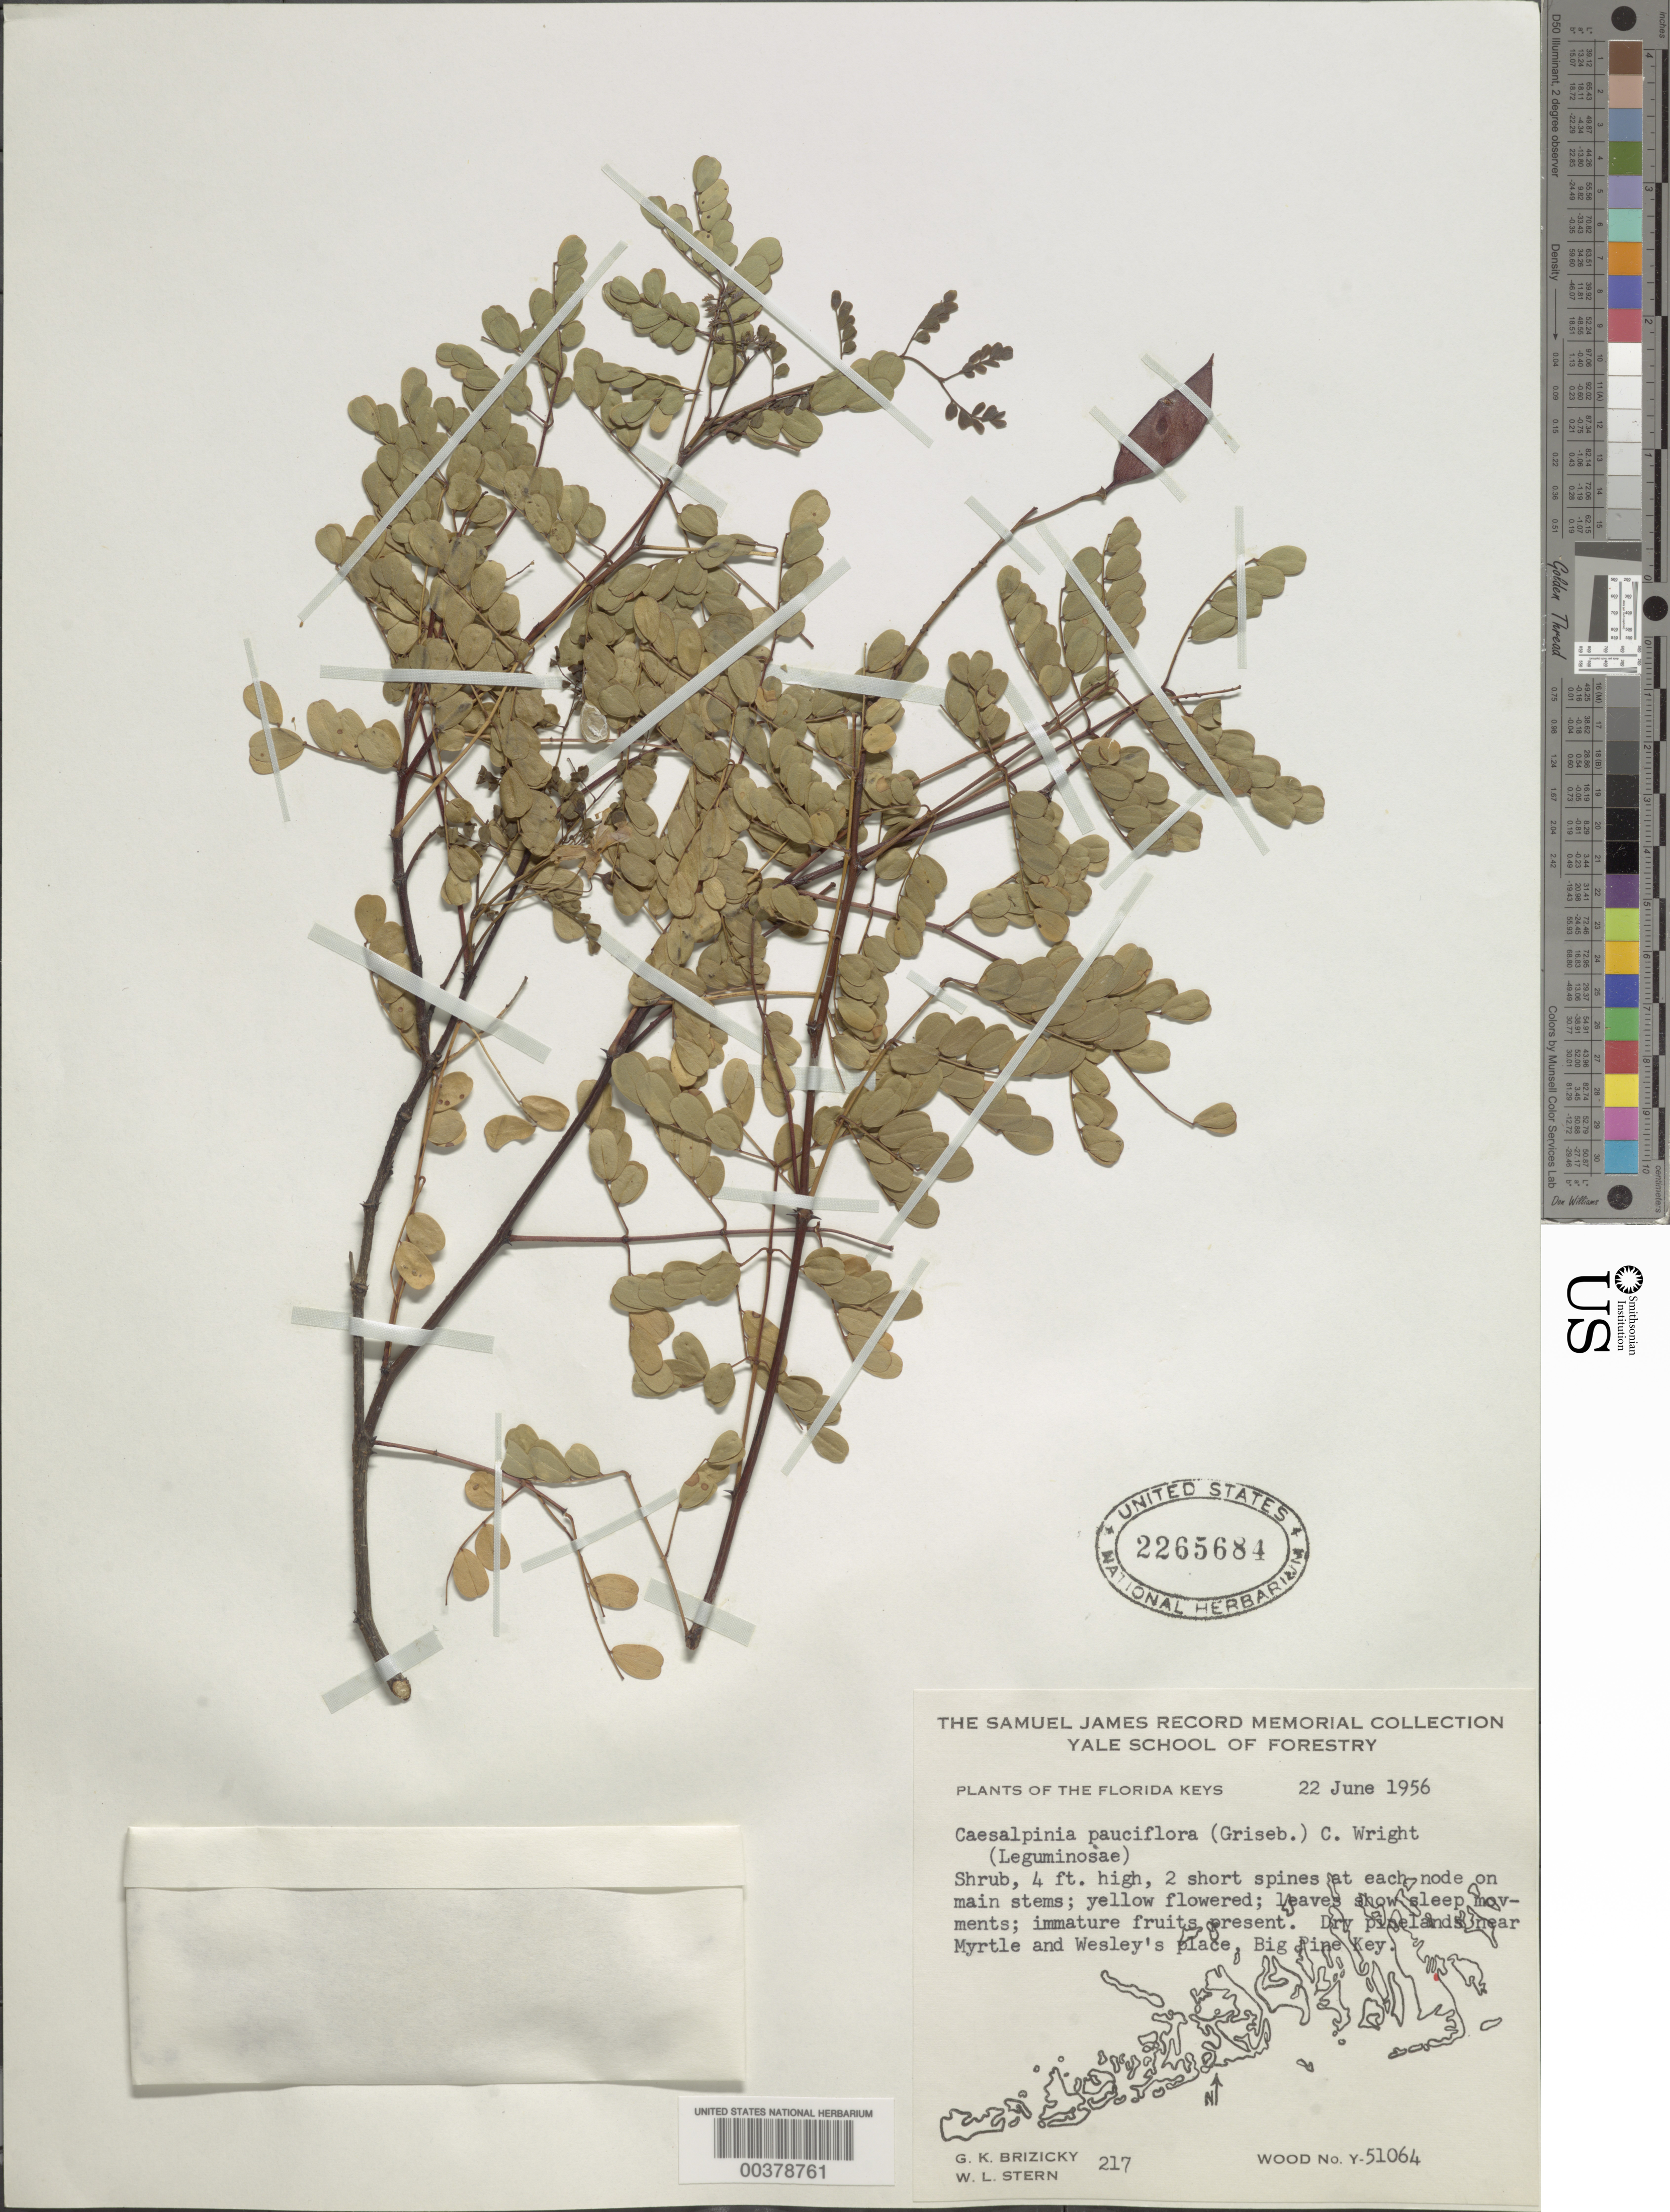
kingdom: Plantae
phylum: Tracheophyta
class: Magnoliopsida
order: Fabales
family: Fabaceae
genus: Denisophytum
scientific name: Denisophytum pauciflorum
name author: (Griseb.) Gagnon & G.P. Lewis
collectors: G. K. Brizicky & W. L. Stern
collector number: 217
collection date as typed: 22 Jun 1956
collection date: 1956-06-22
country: United States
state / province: Florida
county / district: Monroe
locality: Big pine key, near myrtle and wesley's place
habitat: Dry pineland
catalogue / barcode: US 2265684